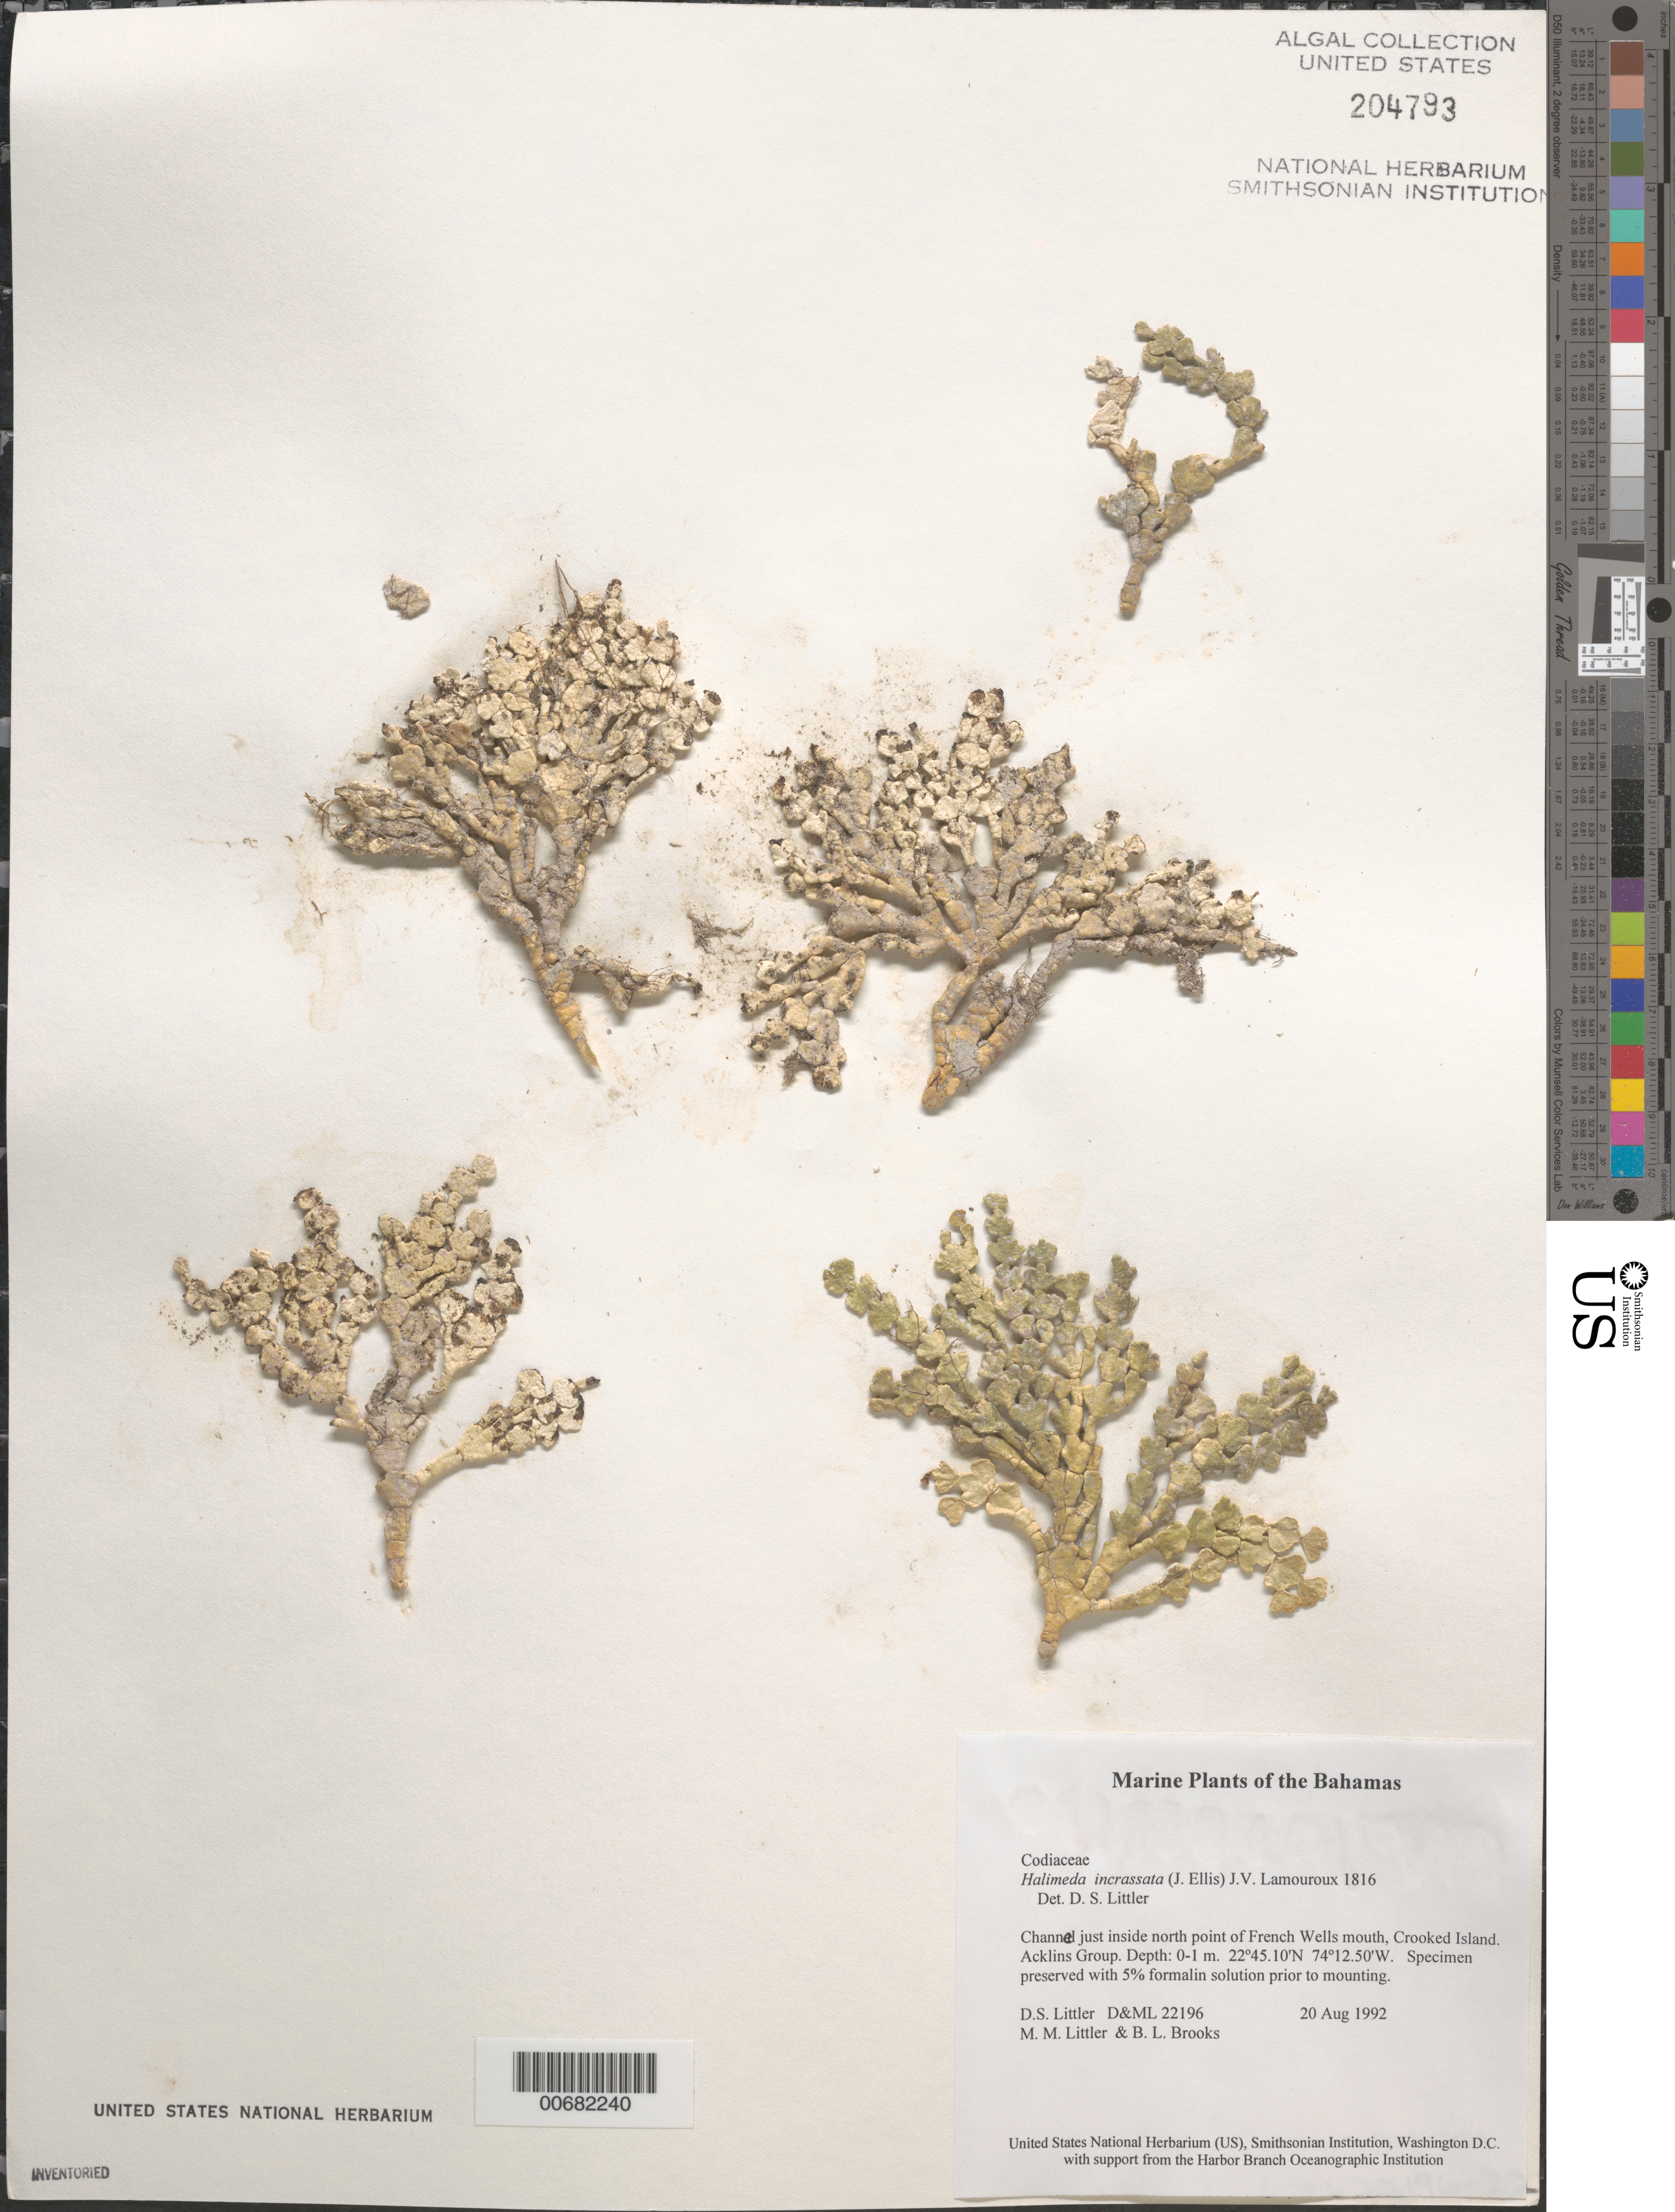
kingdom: Plantae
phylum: Chlorophyta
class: Ulvophyceae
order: Bryopsidales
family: Halimedaceae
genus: Halimeda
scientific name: Halimeda incrassata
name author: (J. Ellis) J.V.Lamouroux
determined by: Littler, D. S.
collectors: D. S. Littler, M. M. Littler & B. Brooks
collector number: D&ML 22196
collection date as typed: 20 Aug 1992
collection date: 1992-08-20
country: Bahamas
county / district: Crooked Island District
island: Crooked Island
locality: Channel just inside north point of French Wells mouth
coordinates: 22 45.10' N, 74 12.50' W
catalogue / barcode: US 204793